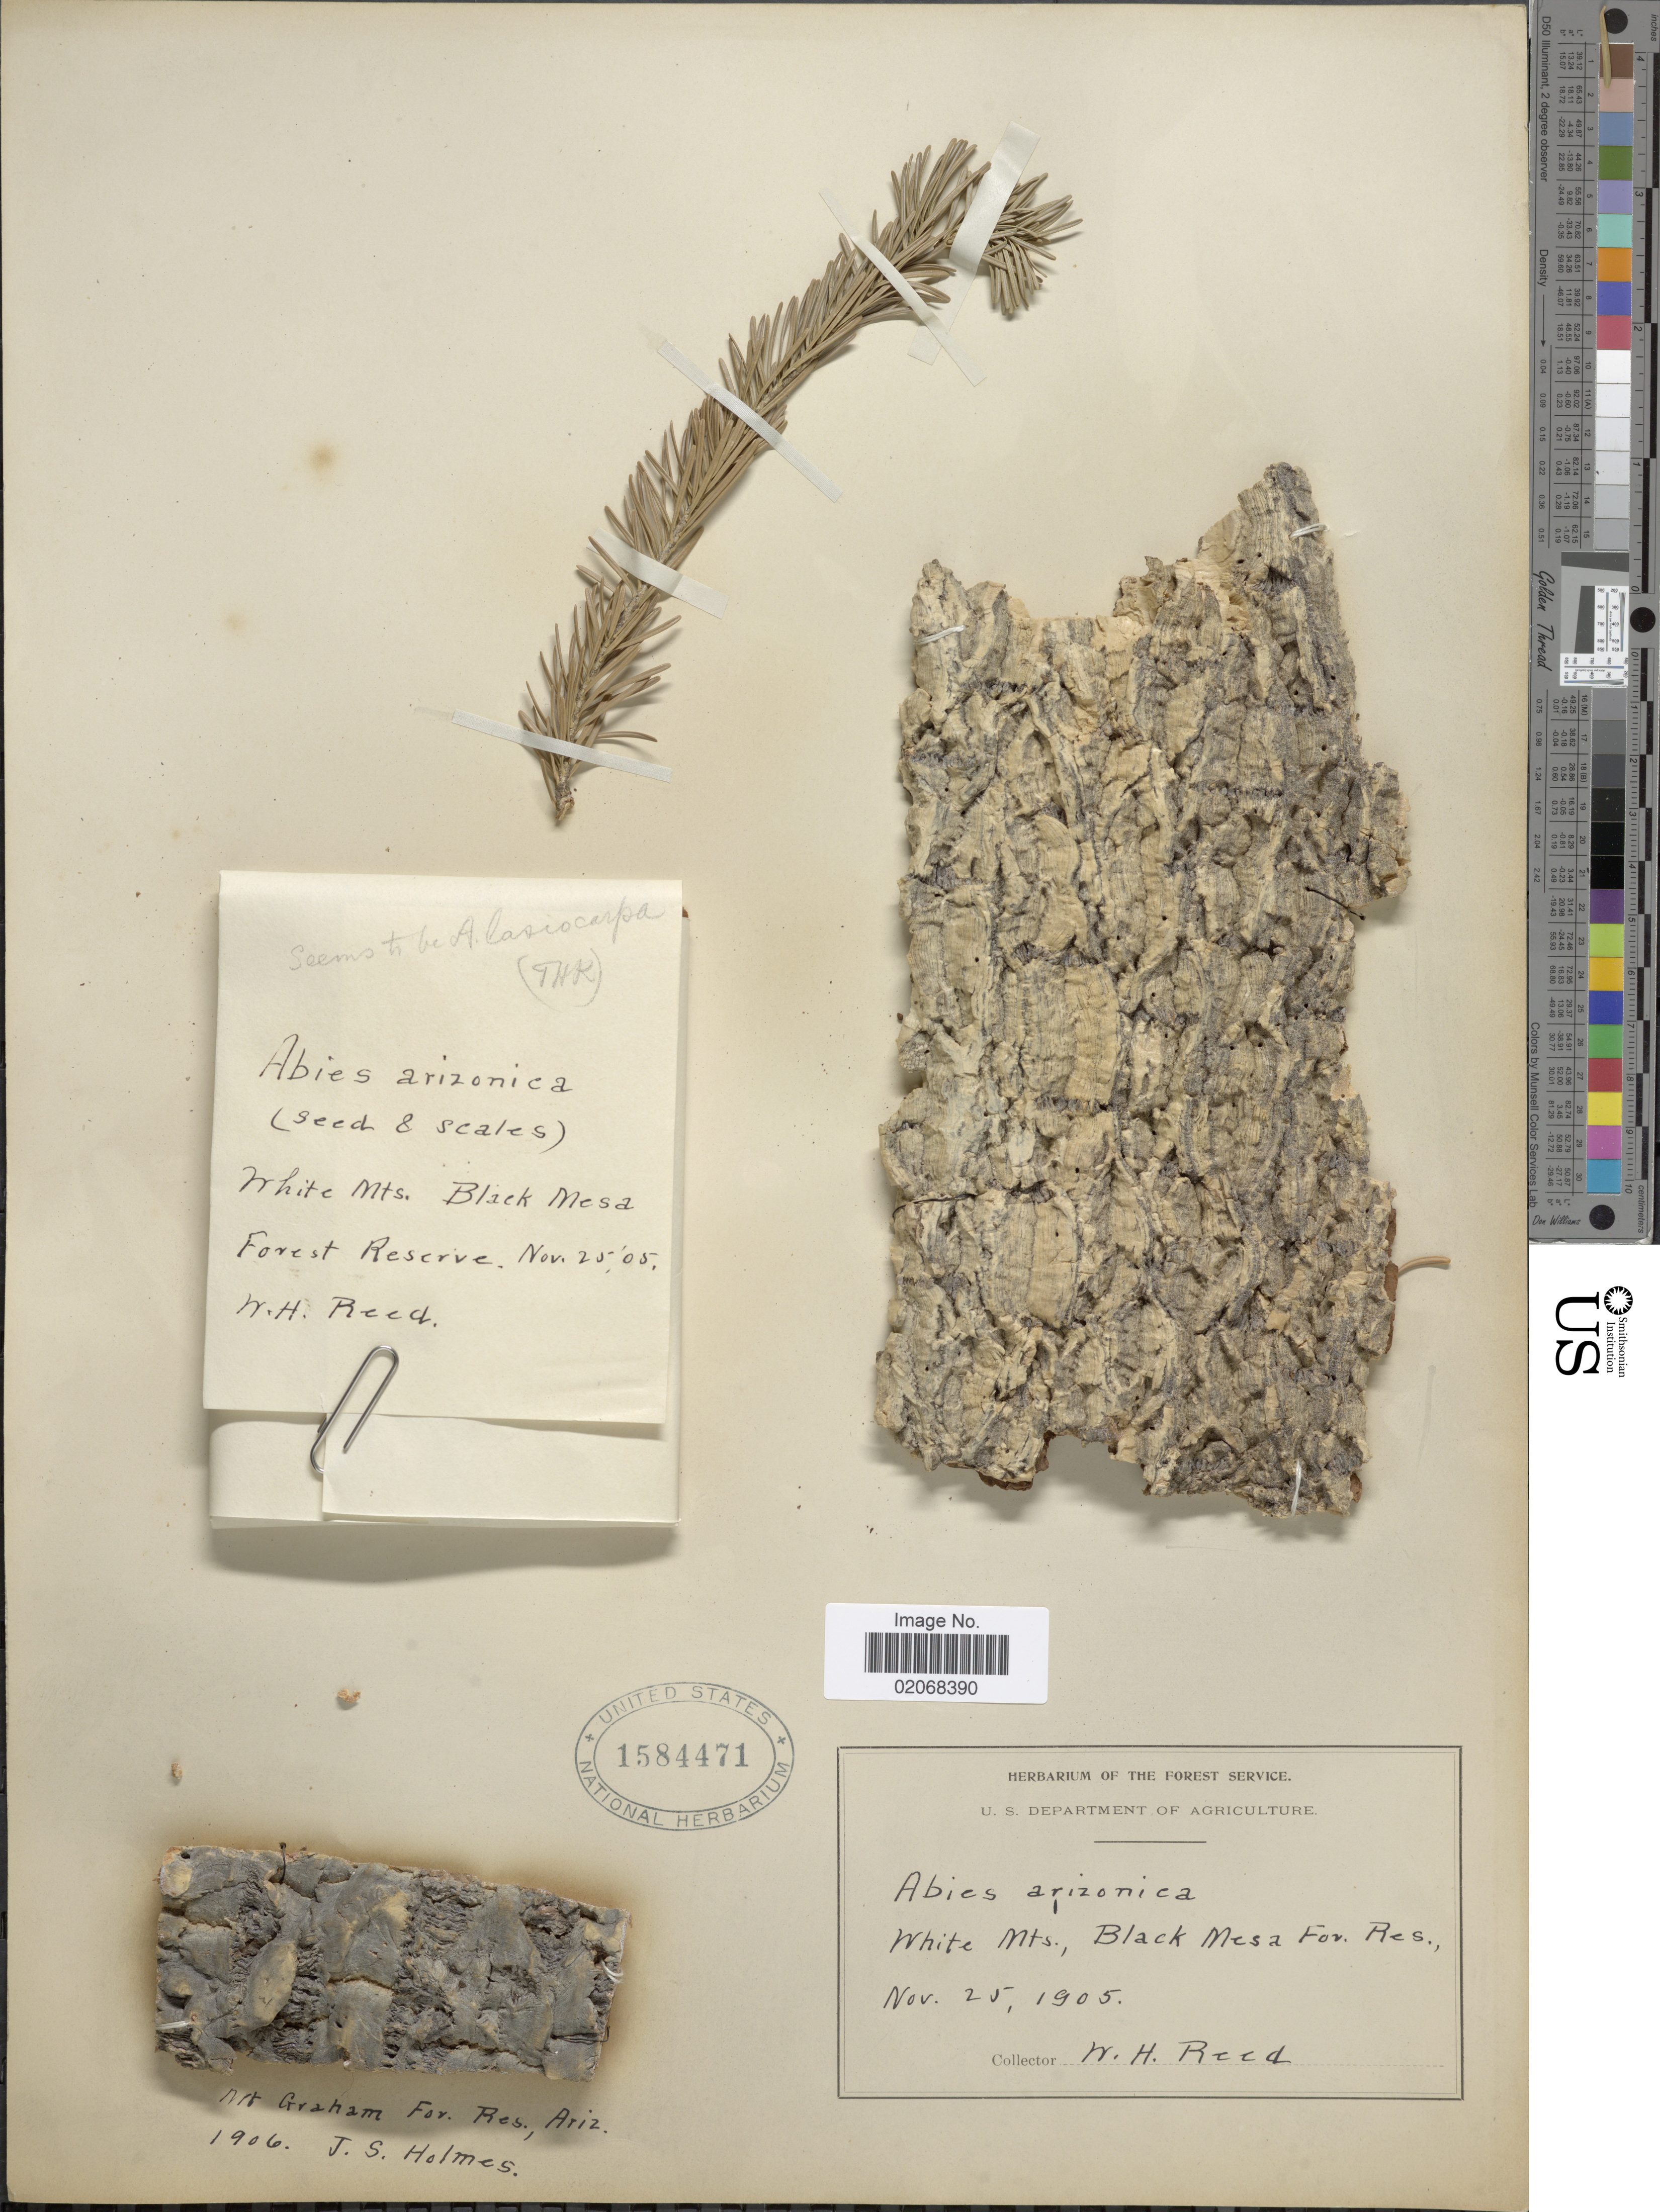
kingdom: Plantae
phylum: Tracheophyta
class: Pinopsida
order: Pinales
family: Pinaceae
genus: Abies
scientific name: Abies lasiocarpa var. arizonica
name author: (Merriam) Lemmon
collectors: W. Reed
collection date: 1905-11-25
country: United States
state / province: Arizona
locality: White Mts., Black Mesa For. Res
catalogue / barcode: US 1584471